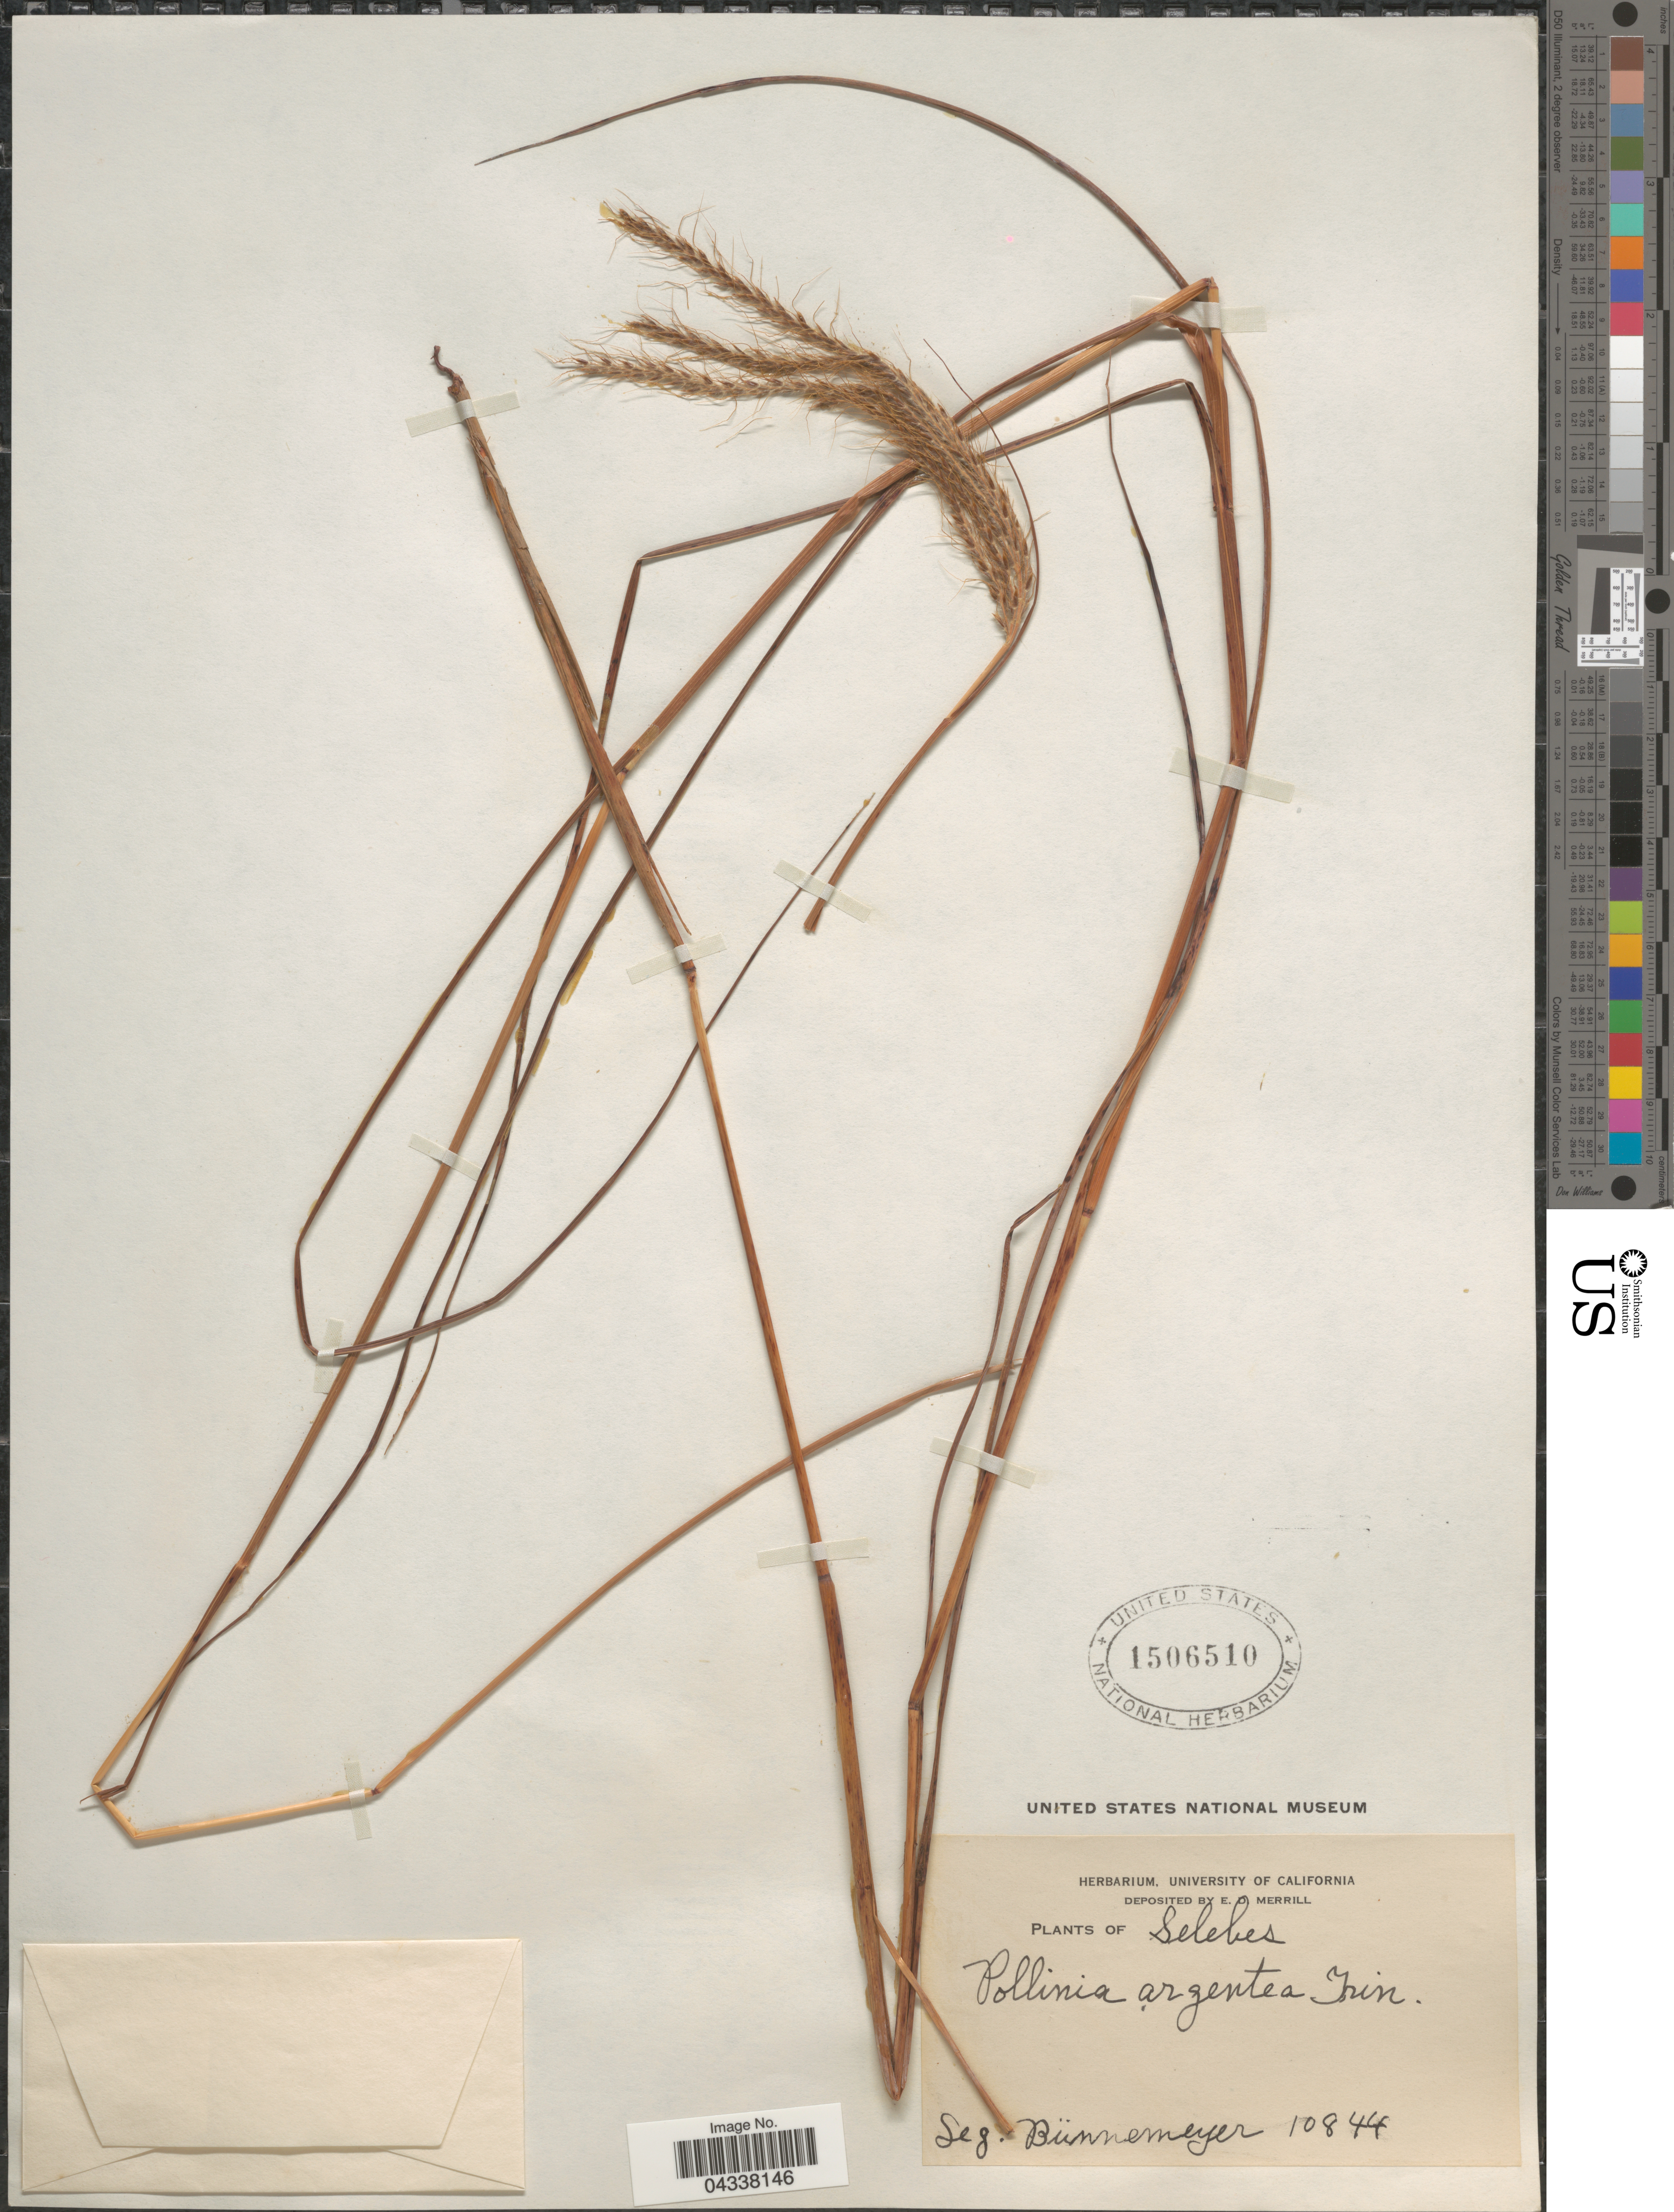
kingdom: Plantae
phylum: Tracheophyta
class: Liliopsida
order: Poales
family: Poaceae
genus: Pseudopogonatherum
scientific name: Pseudopogonatherum trispicatum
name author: (Schult.) Ohwi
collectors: Bunnemeyer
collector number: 10844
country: Indonesia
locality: Selebes.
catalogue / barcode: US 1506510